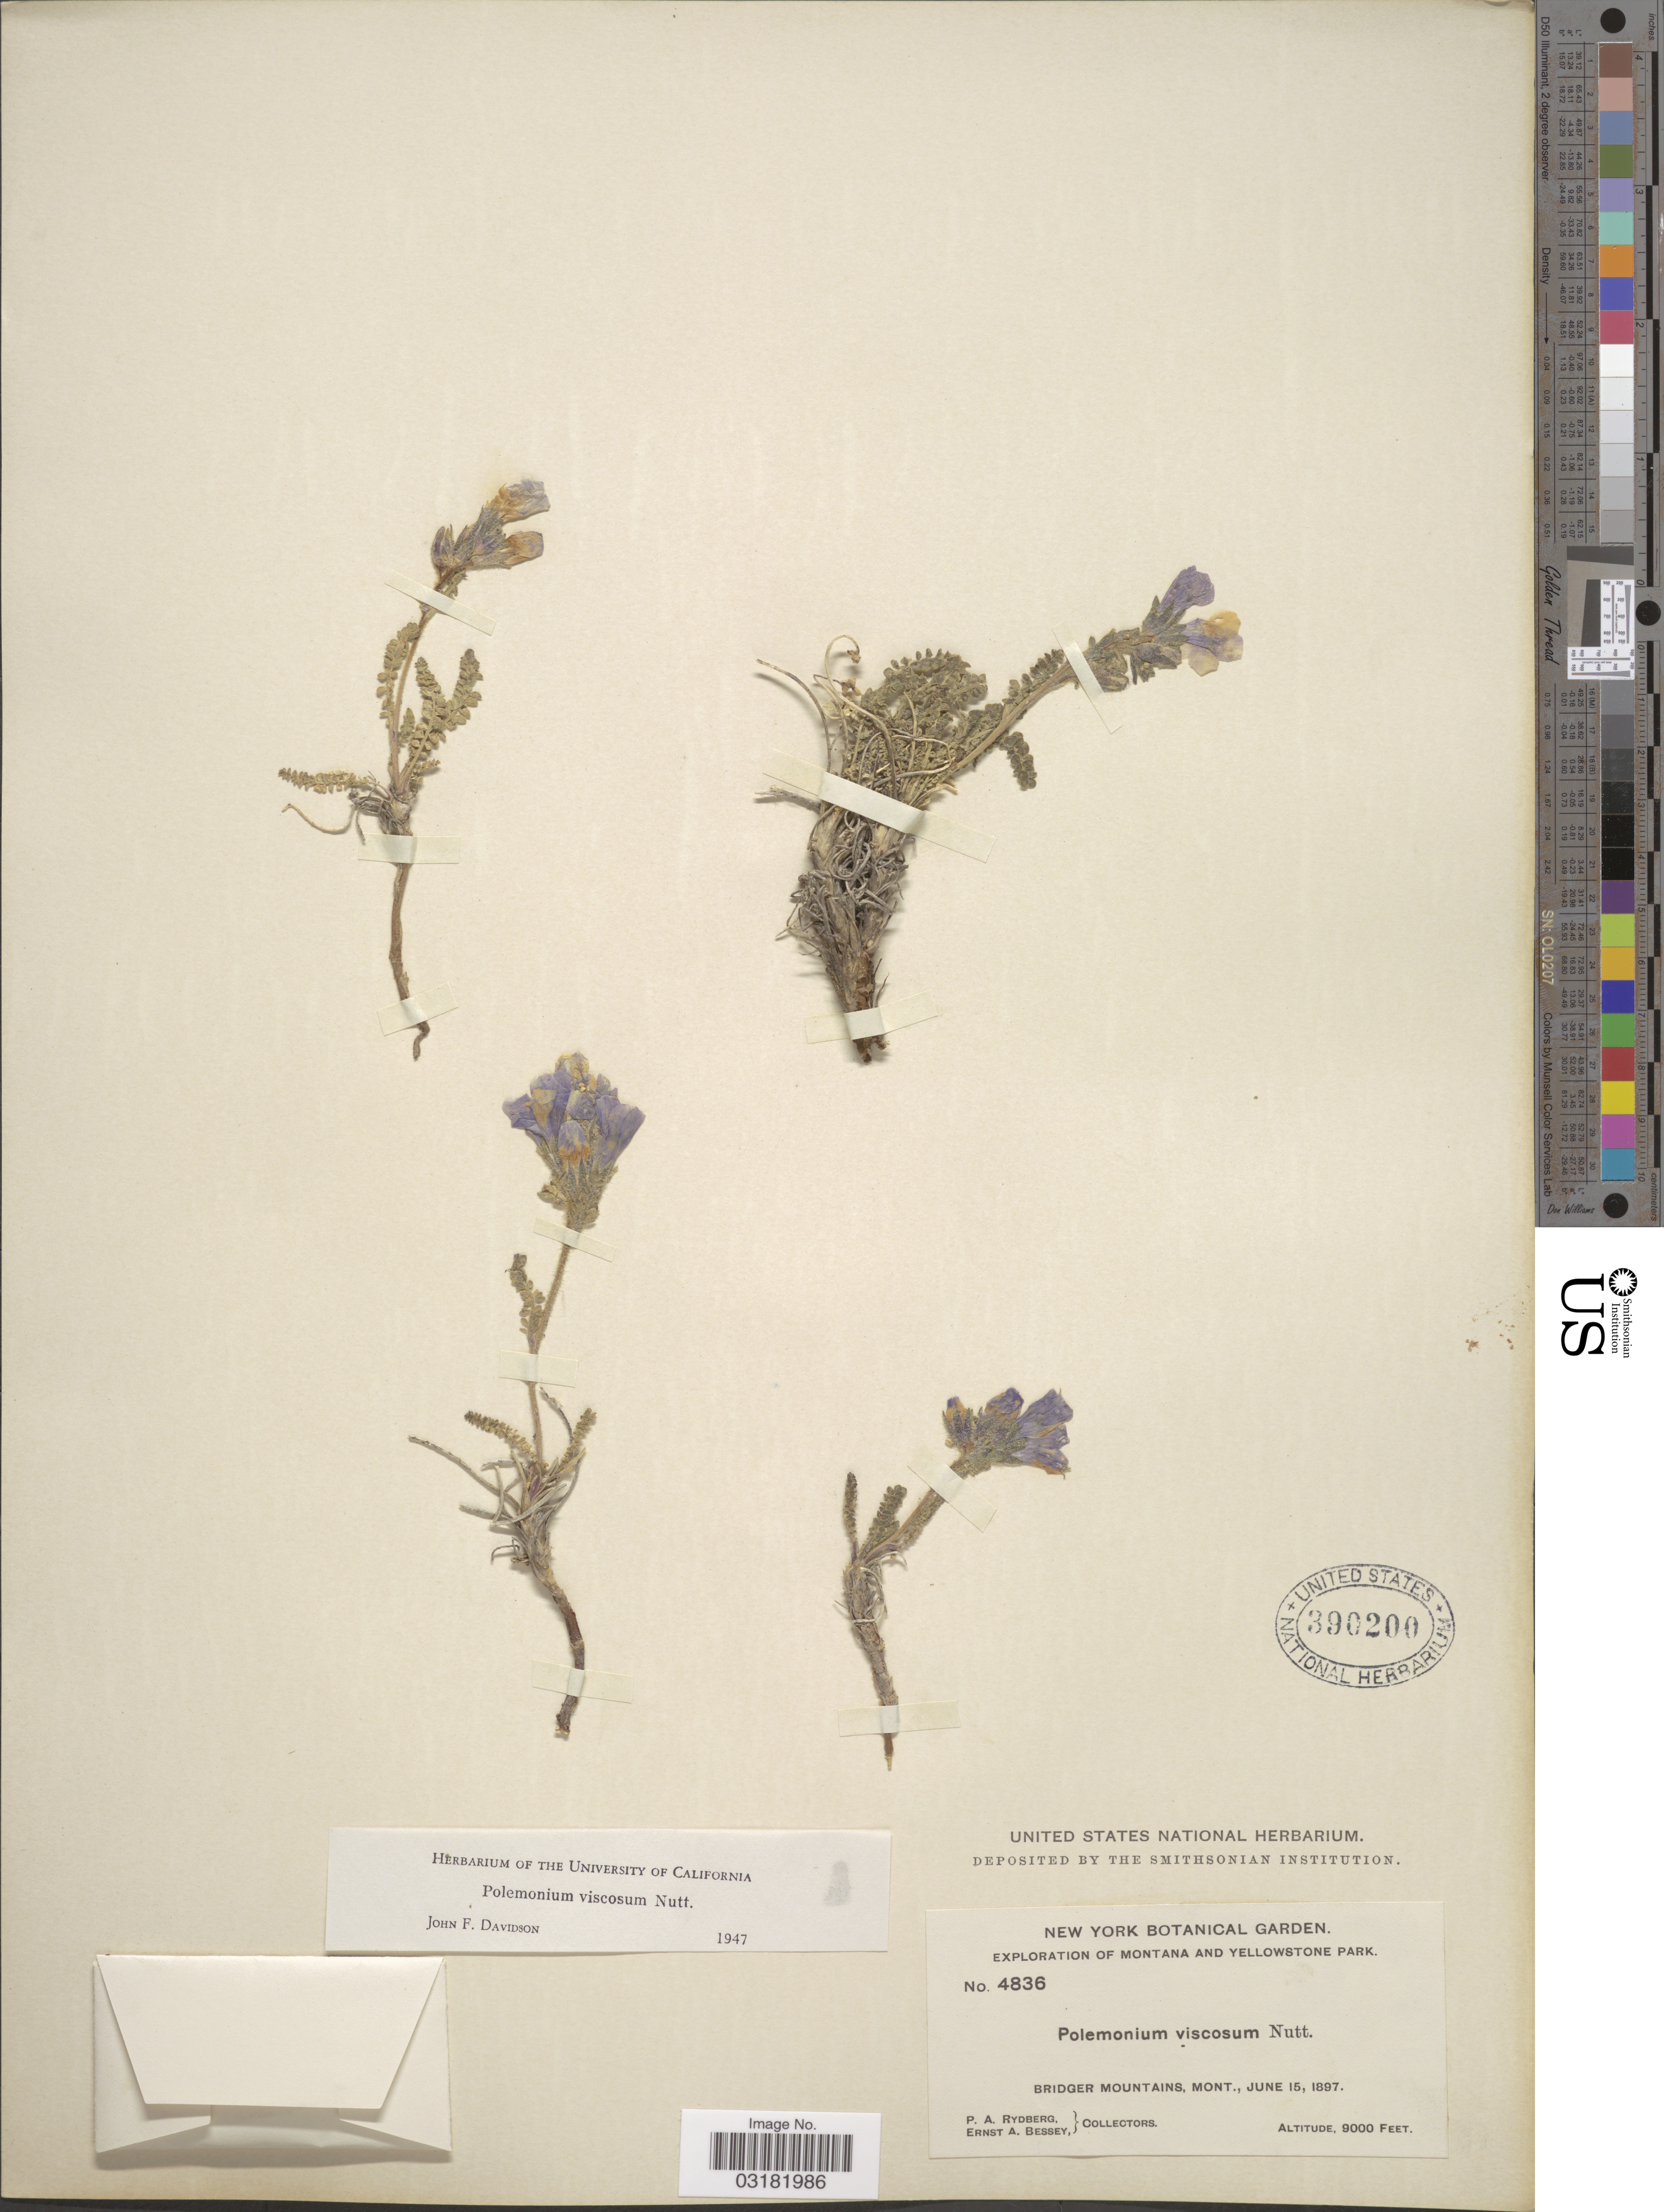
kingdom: Plantae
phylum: Tracheophyta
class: Magnoliopsida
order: Ericales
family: Polemoniaceae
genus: Polemonium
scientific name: Polemonium viscosum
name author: Nutt.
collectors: P. A. Rydberg & E. A. Bessey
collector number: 4836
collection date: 1897-06-15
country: United States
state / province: Montana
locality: Montana and Yellowstone Park, Bridger Mountains, Mont.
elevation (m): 2743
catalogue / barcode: US 390200